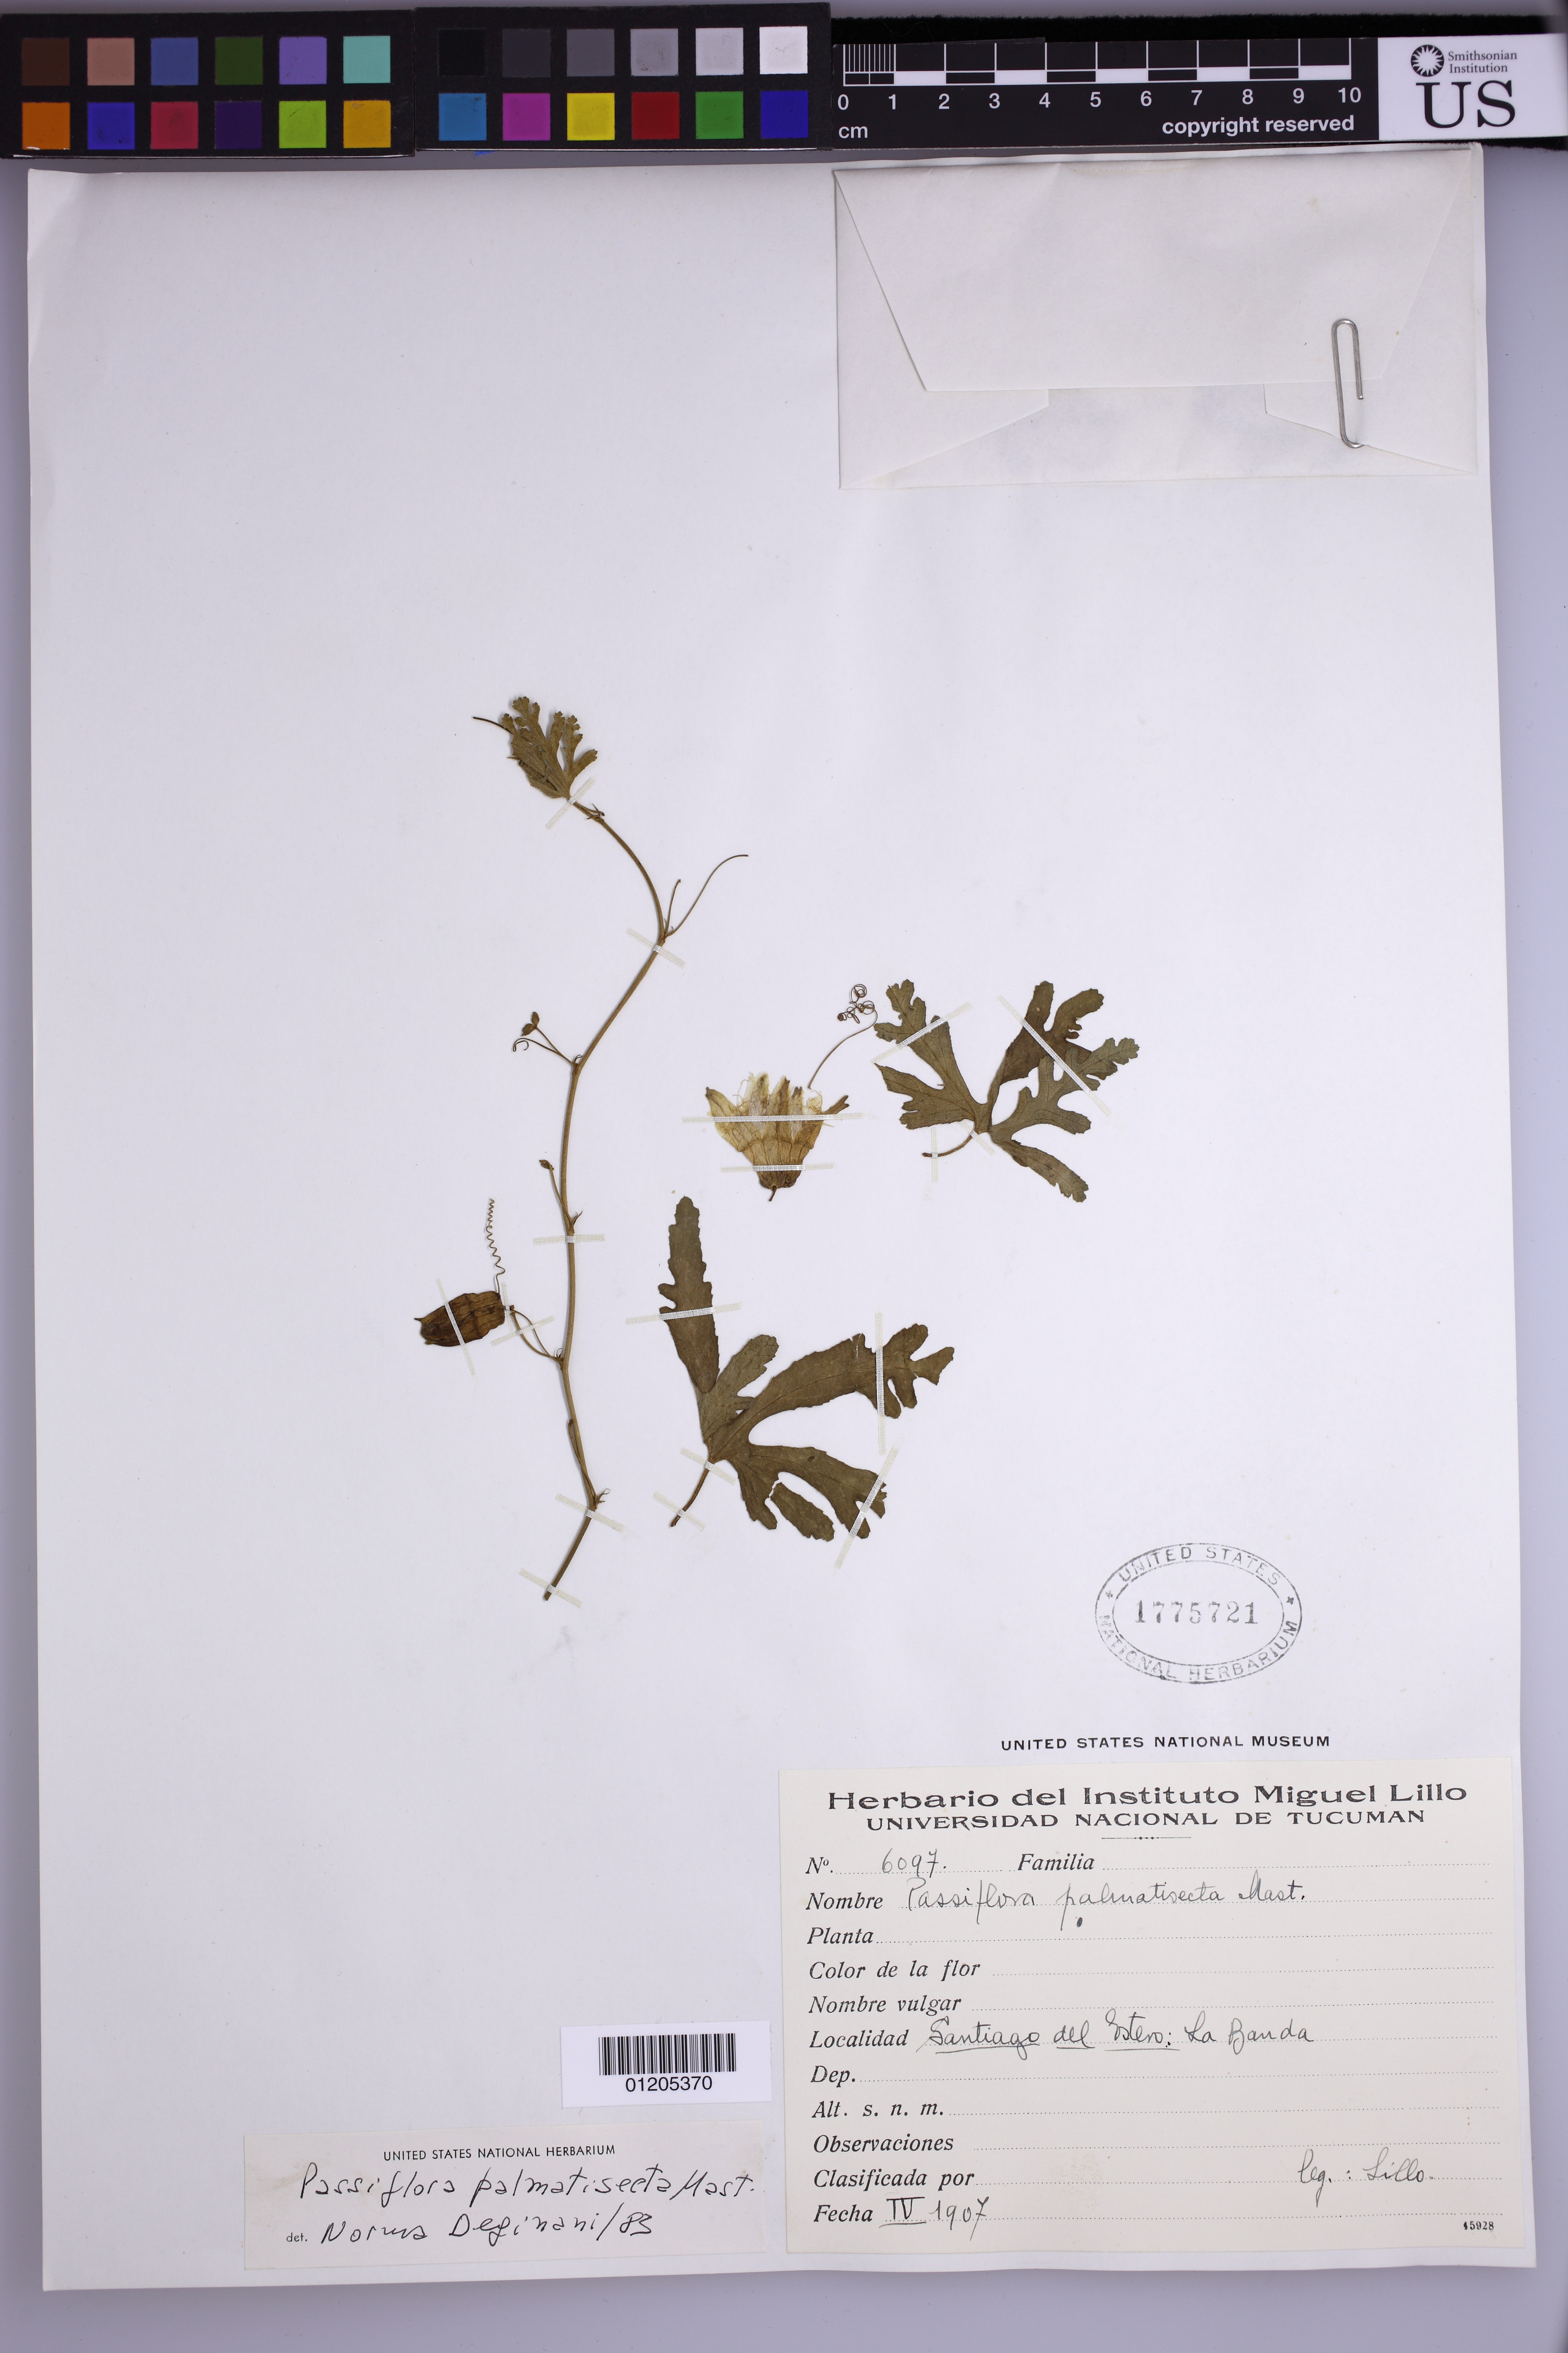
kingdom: Plantae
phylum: Tracheophyta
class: Magnoliopsida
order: Malpighiales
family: Passifloraceae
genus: Passiflora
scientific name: Passiflora palmatisecta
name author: Mast.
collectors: -. Lillo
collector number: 6097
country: Argentina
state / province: Santiago del Estero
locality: Santiago del Estero: La Banda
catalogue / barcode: US 1775721